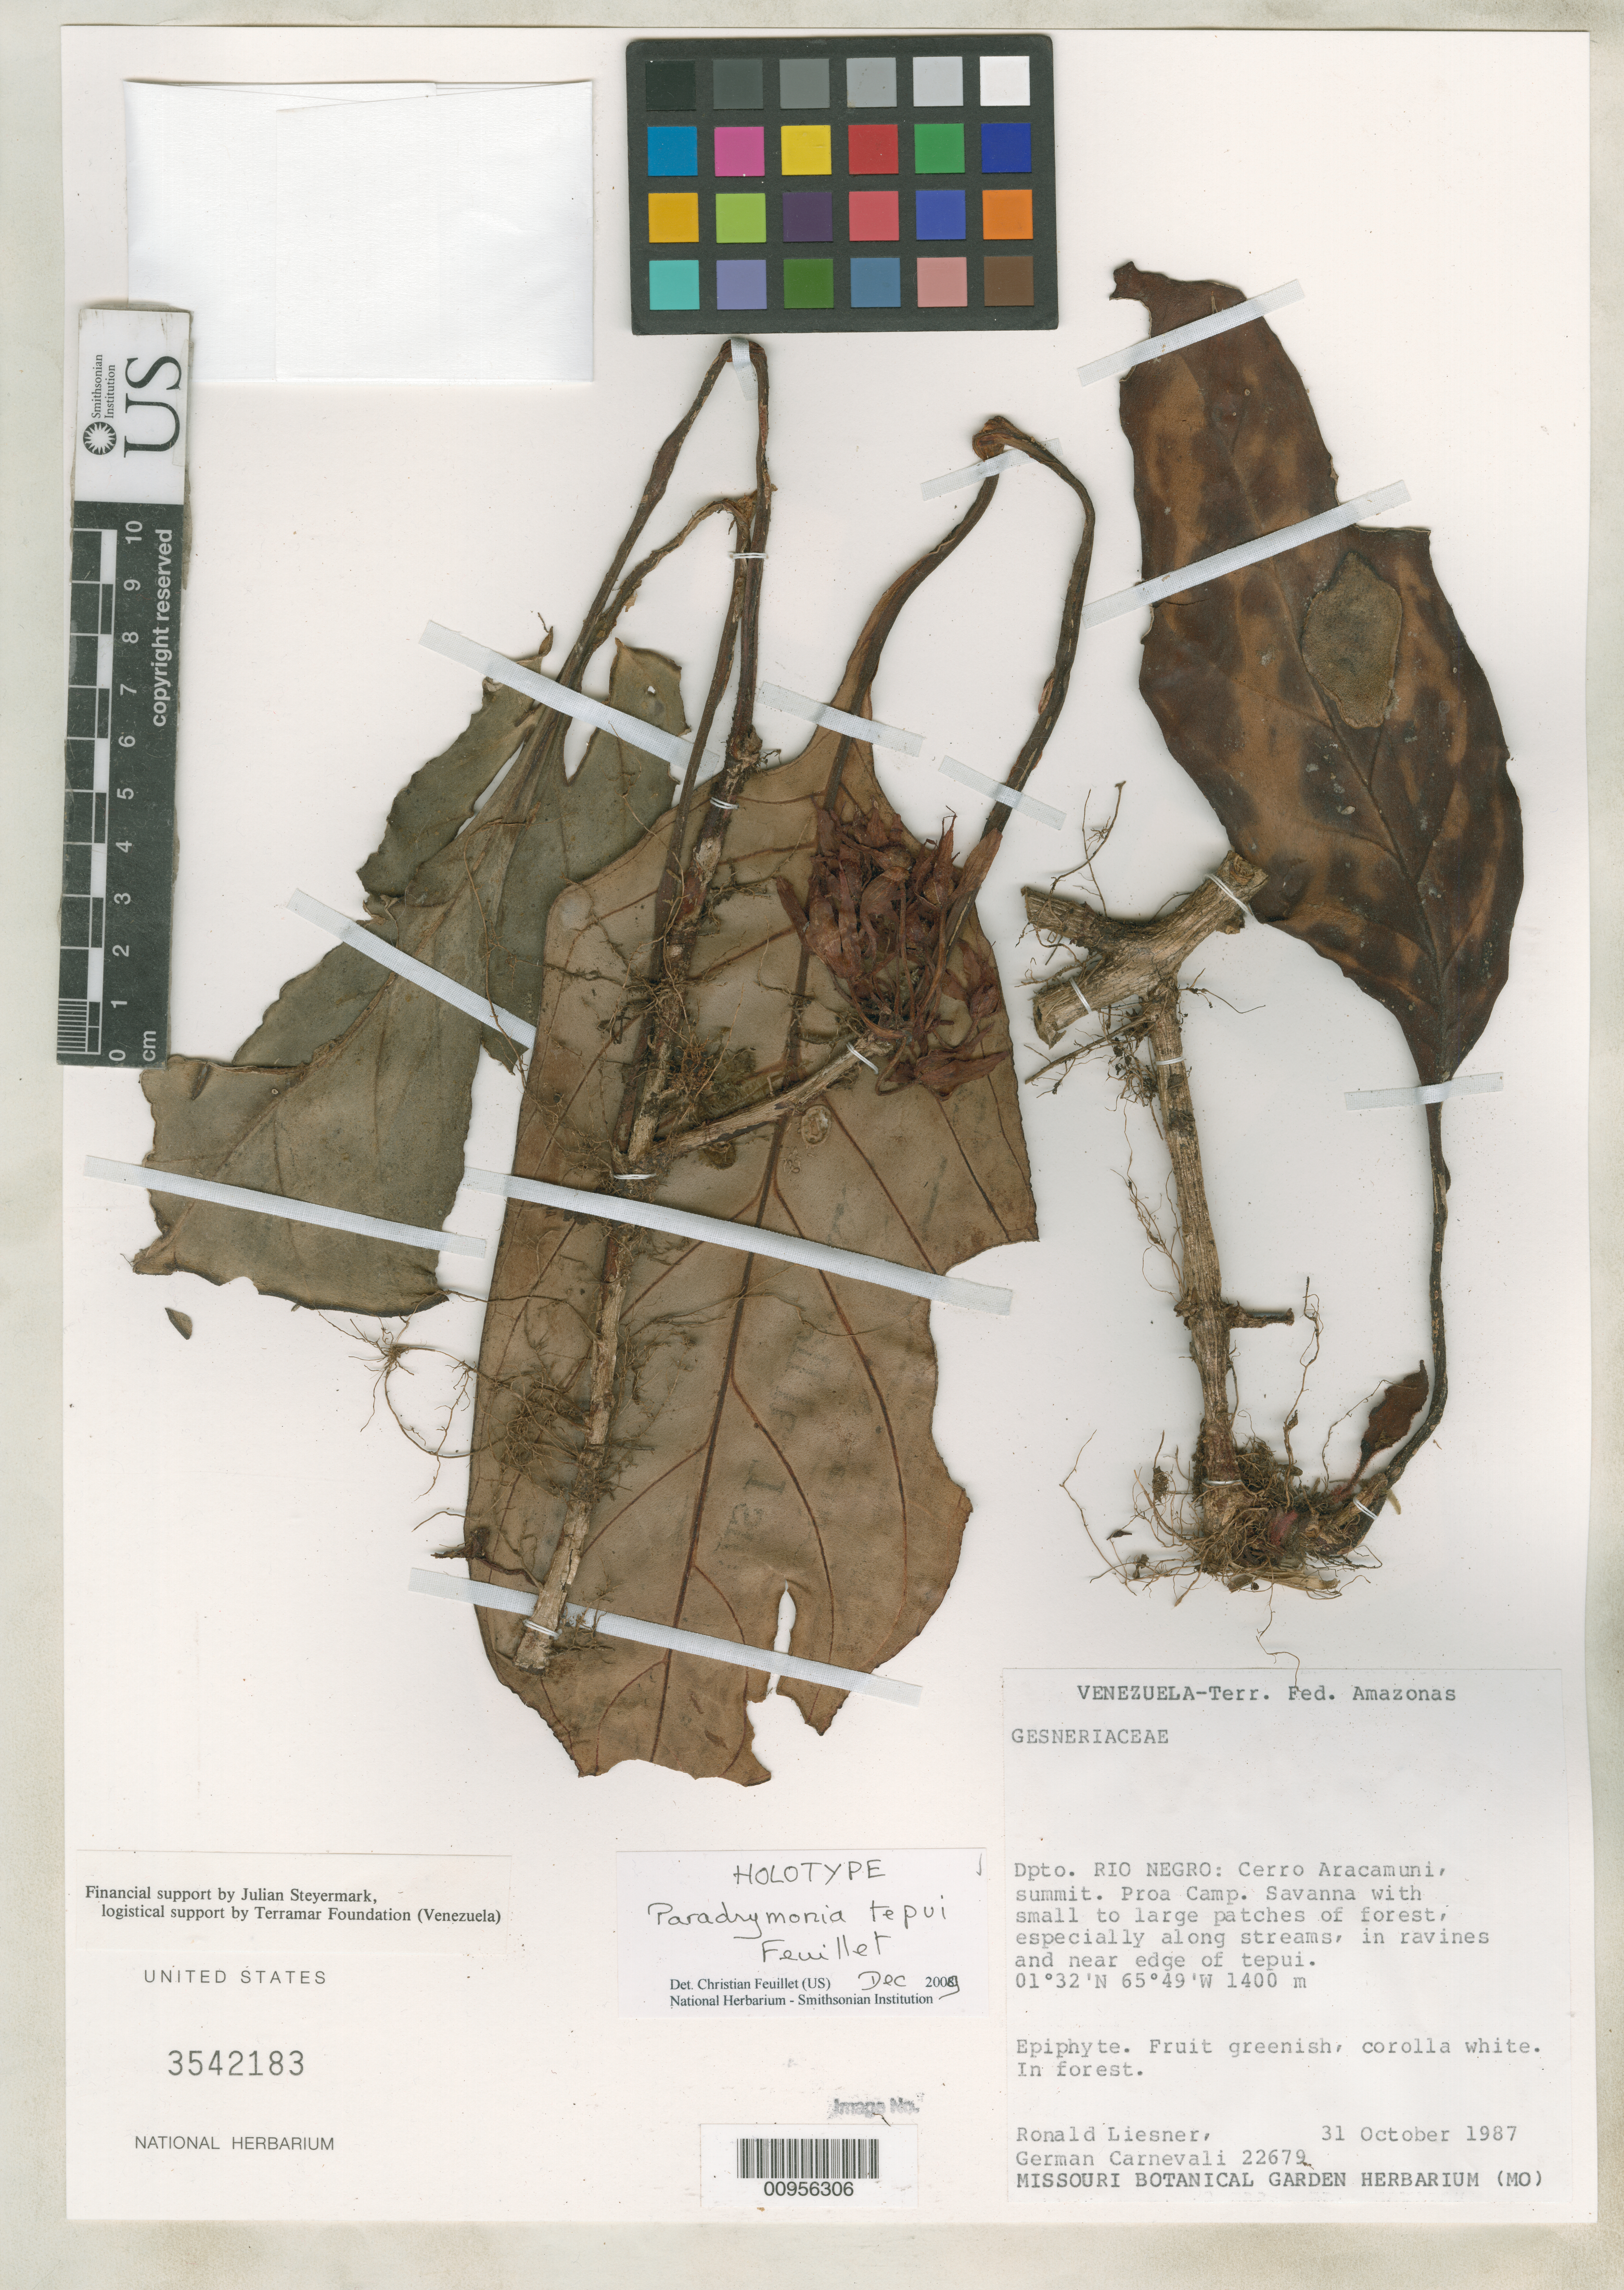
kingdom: Plantae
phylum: Tracheophyta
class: Magnoliopsida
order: Lamiales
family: Gesneriaceae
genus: Paradrymonia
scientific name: Paradrymonia tepui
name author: Feuillet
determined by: Feuillet, C.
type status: Holotype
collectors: R. L. Liesner & G. Carnevali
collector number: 22679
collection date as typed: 31 Oct 1987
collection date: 1987-10-31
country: Venezuela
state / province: Amazonas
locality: Dpto. Rio Negro: Cerro Aracamuni, summit. Proa Camp.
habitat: Savanna with small to large patches of forest, especially along streams, in ravines and near edge of tepui.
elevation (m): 1400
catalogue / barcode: US 3542183